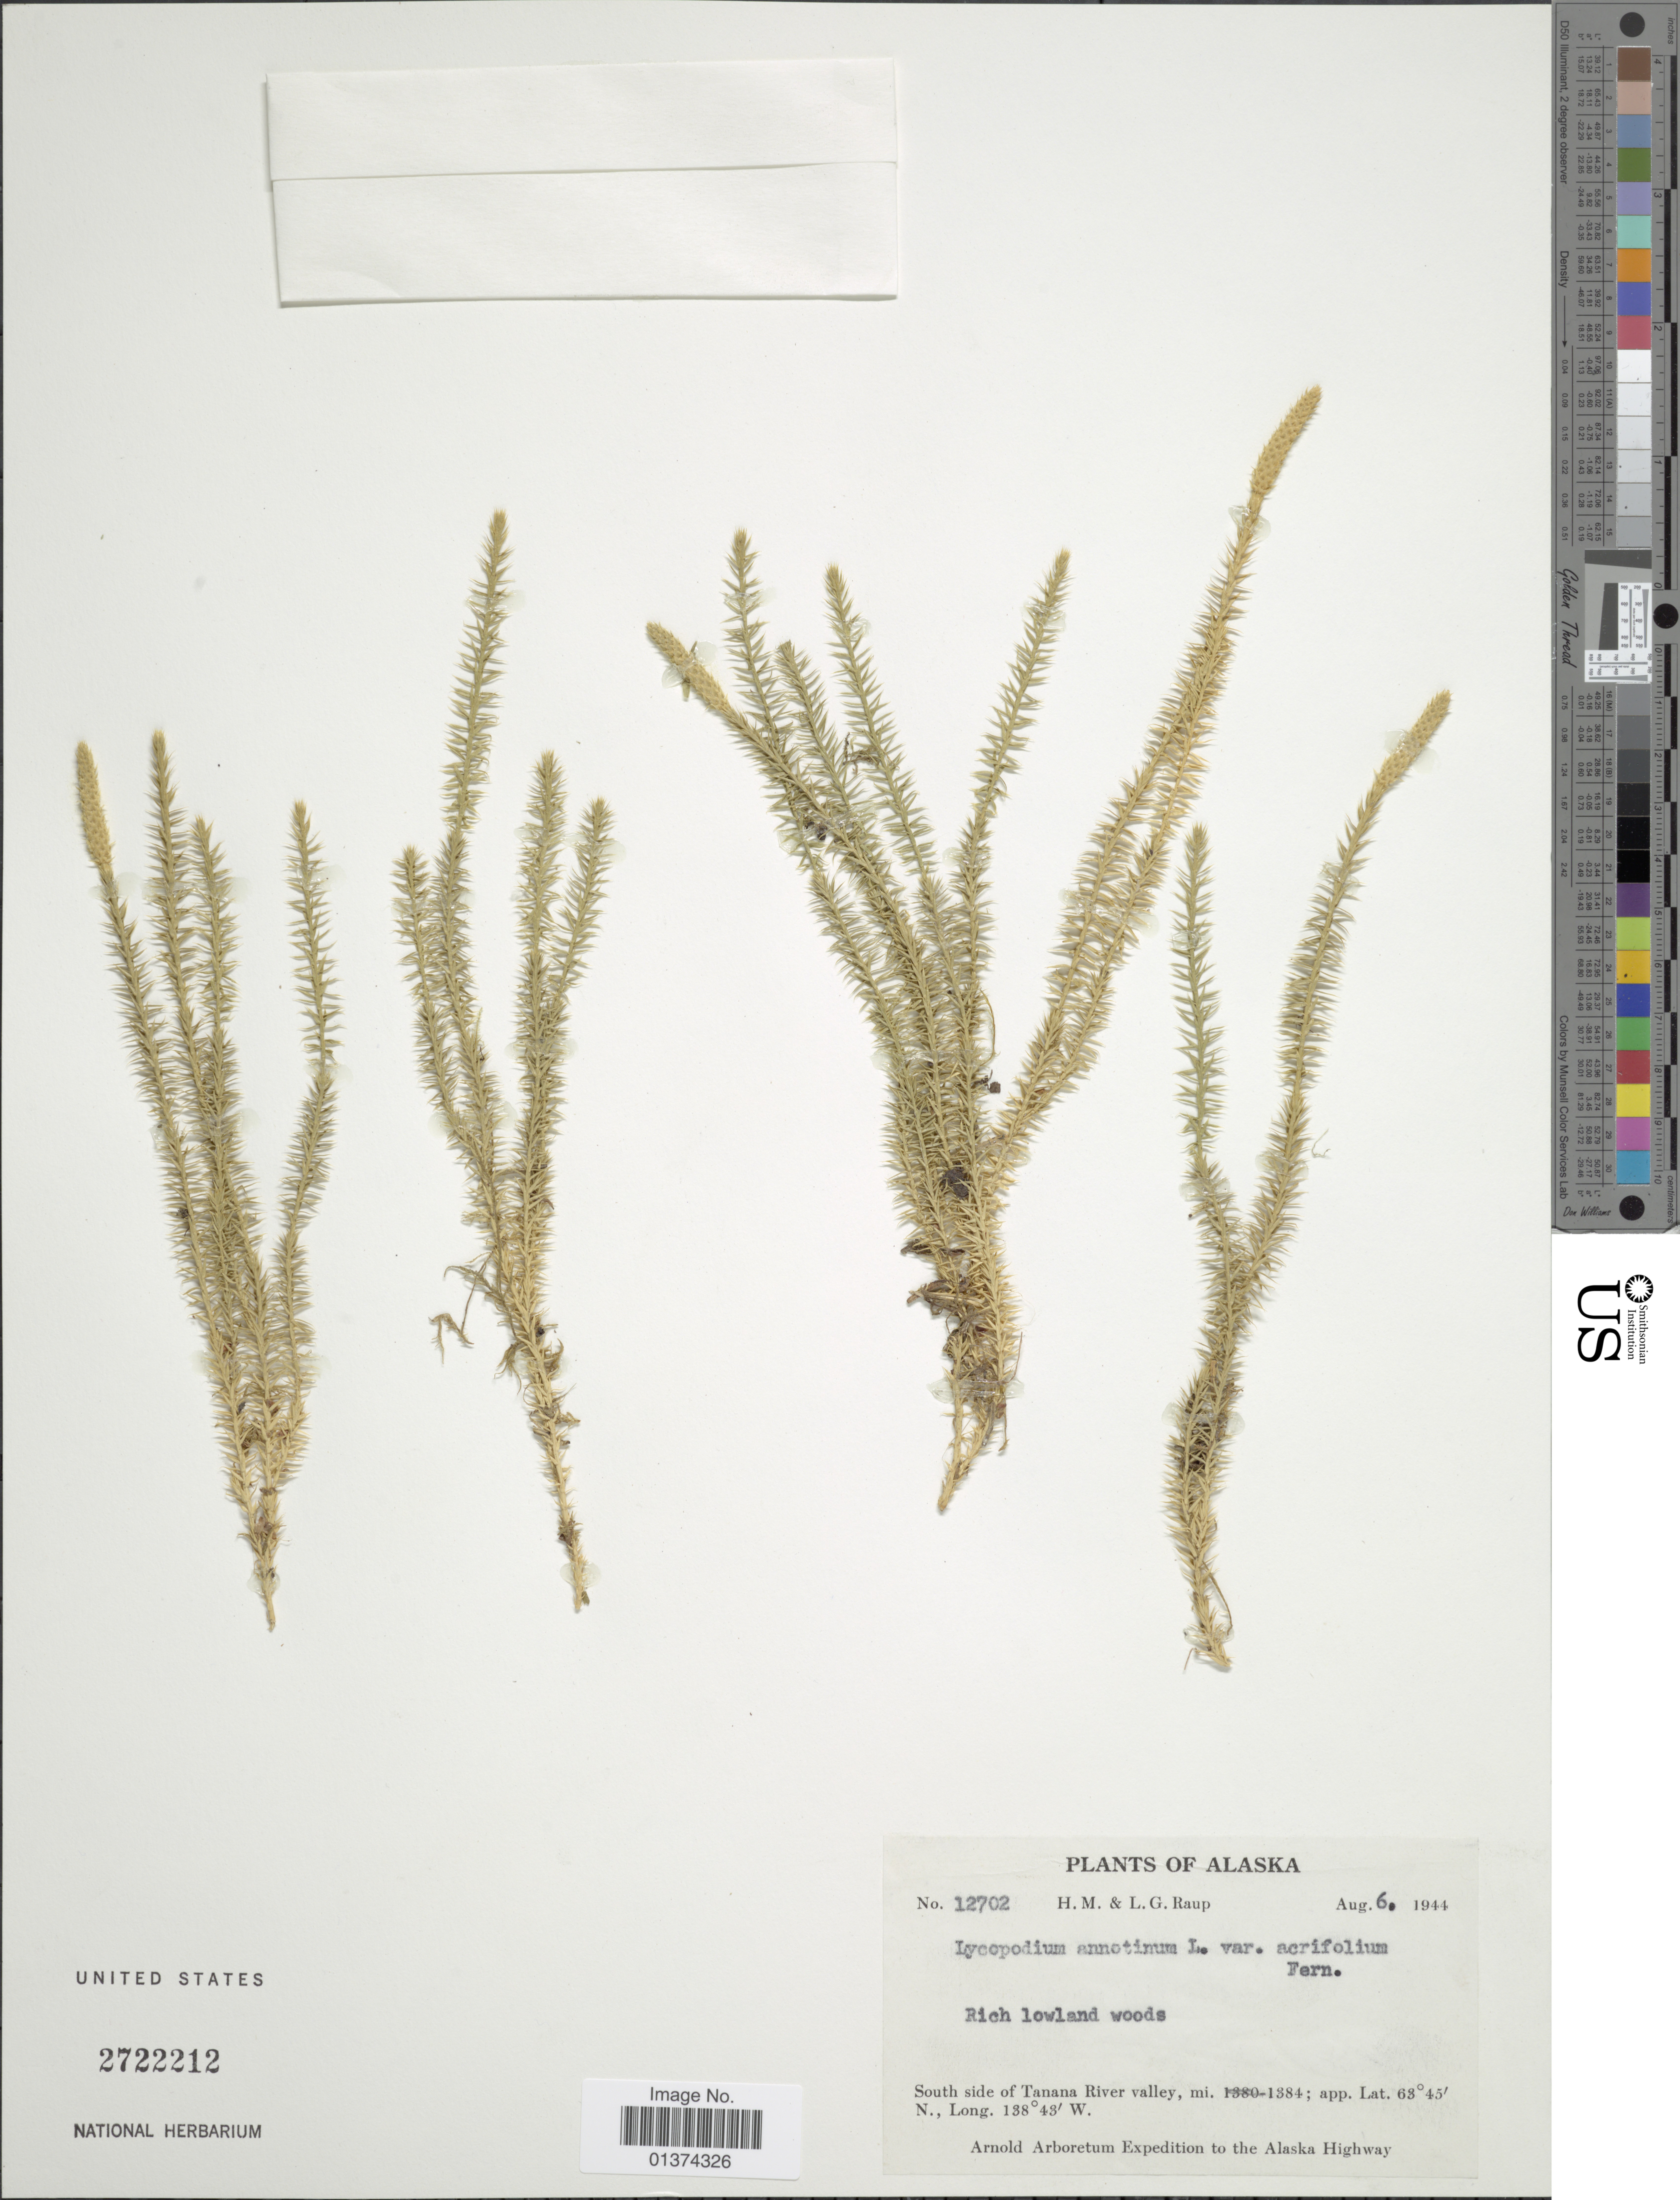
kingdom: Plantae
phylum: Tracheophyta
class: Lycopodiopsida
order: Lycopodiales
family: Lycopodiaceae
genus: Spinulum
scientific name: Spinulum annotinum subsp. annotinum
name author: (L.) A. Haines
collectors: H. Raup & L. Raup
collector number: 12702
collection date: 1944-08-06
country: United States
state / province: Alaska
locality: South side of Tanana River Valley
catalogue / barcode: US 2722212